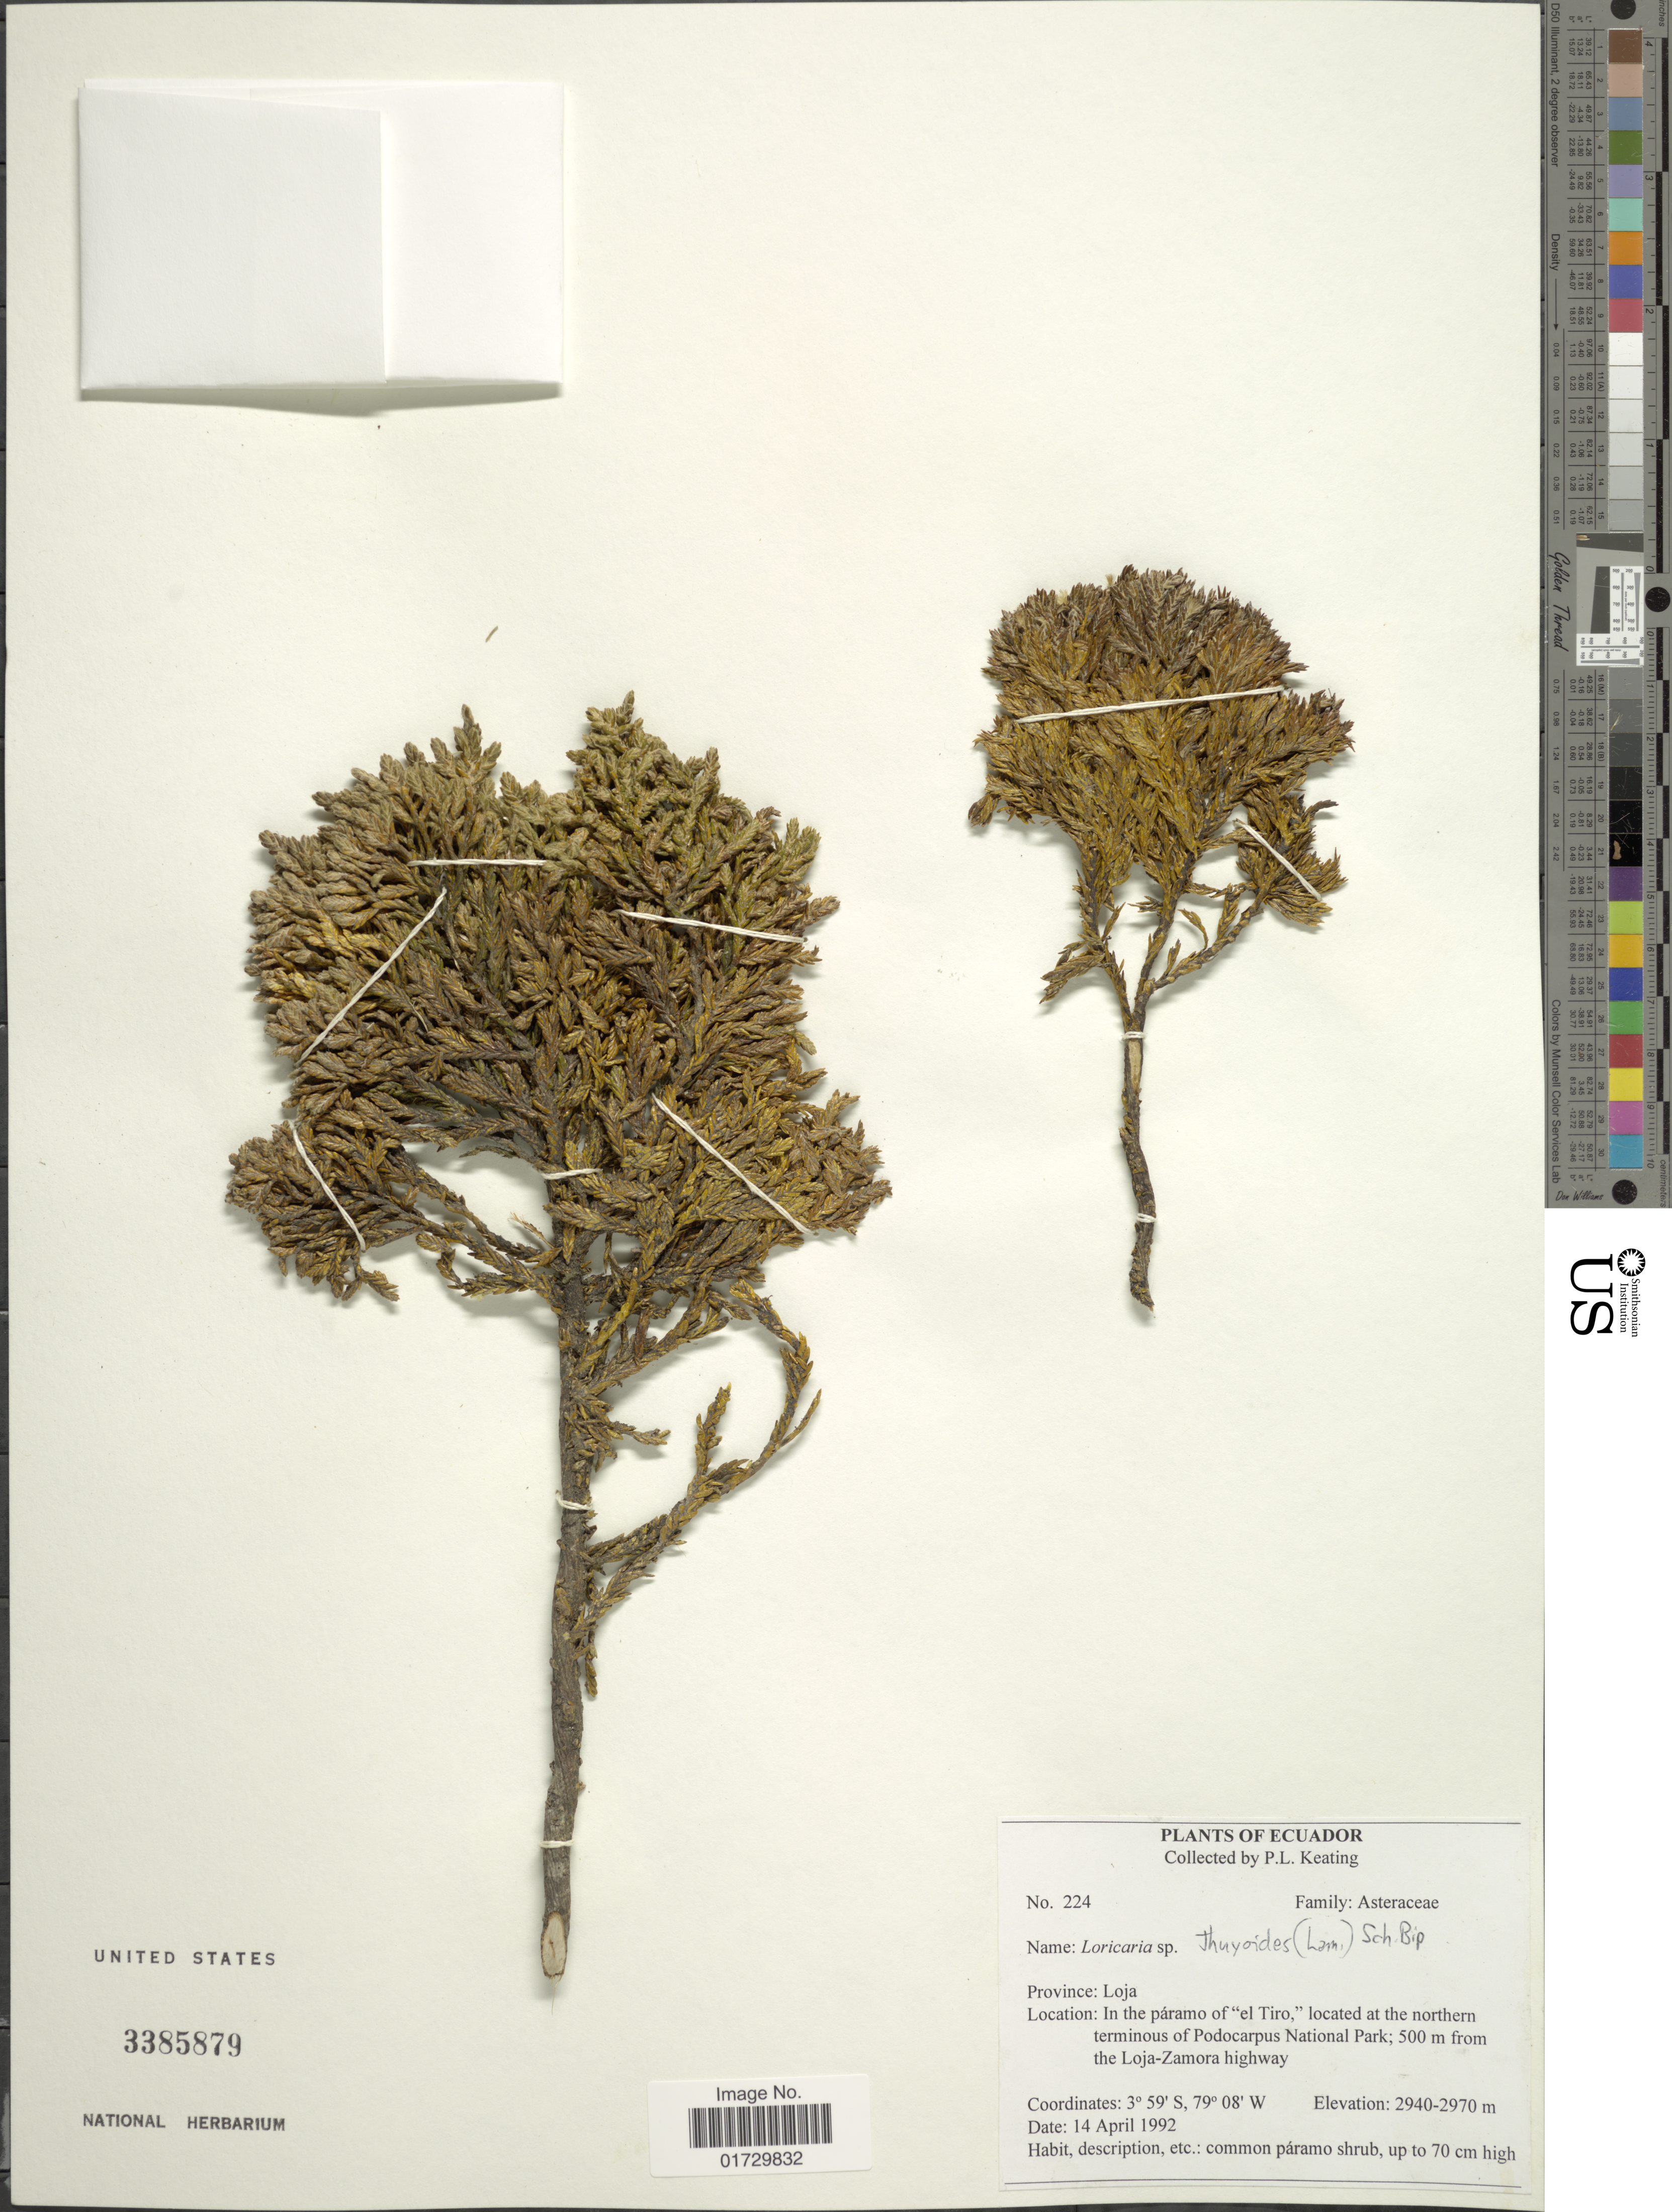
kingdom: Plantae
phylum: Tracheophyta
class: Magnoliopsida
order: Asterales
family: Asteraceae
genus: Loricaria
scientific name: Loricaria leptothamna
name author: (Mattf.) Cuatrec.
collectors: P. Keating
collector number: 224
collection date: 1991-04-14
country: Ecuador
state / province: Loja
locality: In the paramo of "El Tiro" , located at the northern terminous of Podocarpus National Park; 500 m from the Loja-Zamora Highway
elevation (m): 2940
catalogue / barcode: US 3385879